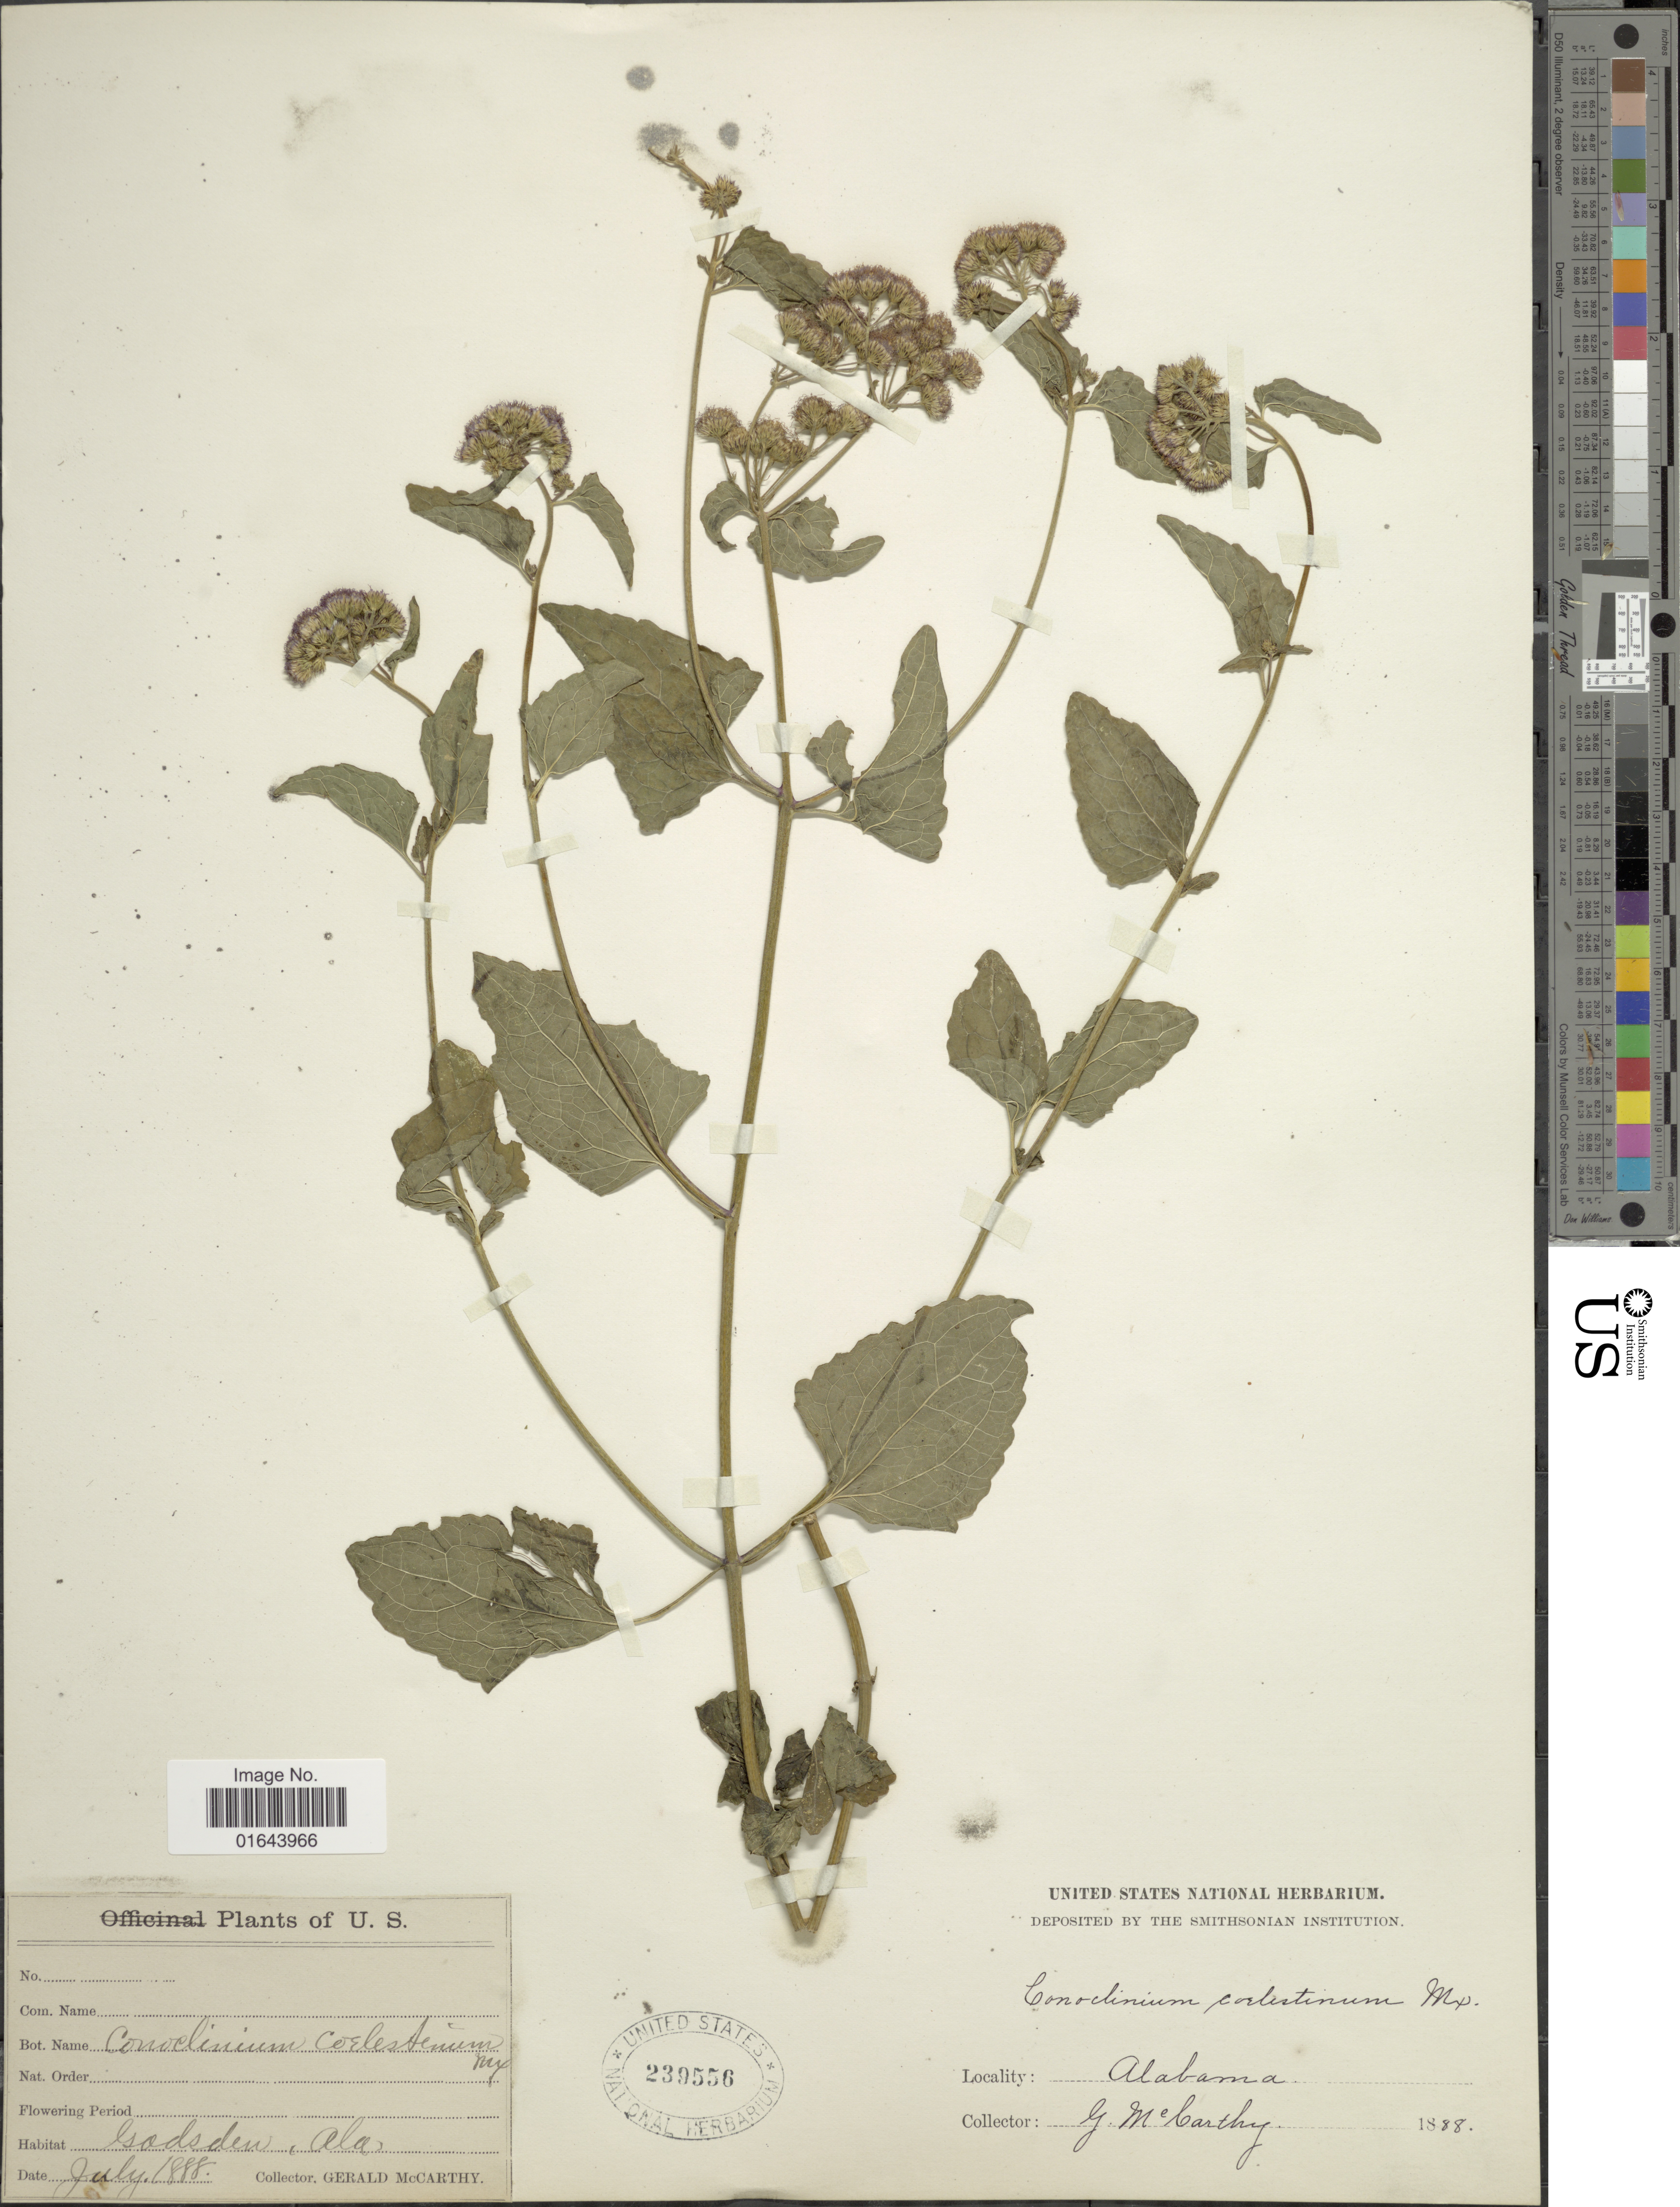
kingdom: Plantae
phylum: Tracheophyta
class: Magnoliopsida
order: Asterales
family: Asteraceae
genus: Conoclinium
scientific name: Conoclinium coelestinum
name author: (L.) DC.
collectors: M. McCarthy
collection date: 1888-07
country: United States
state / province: Alabama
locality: Gadsden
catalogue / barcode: US 239556